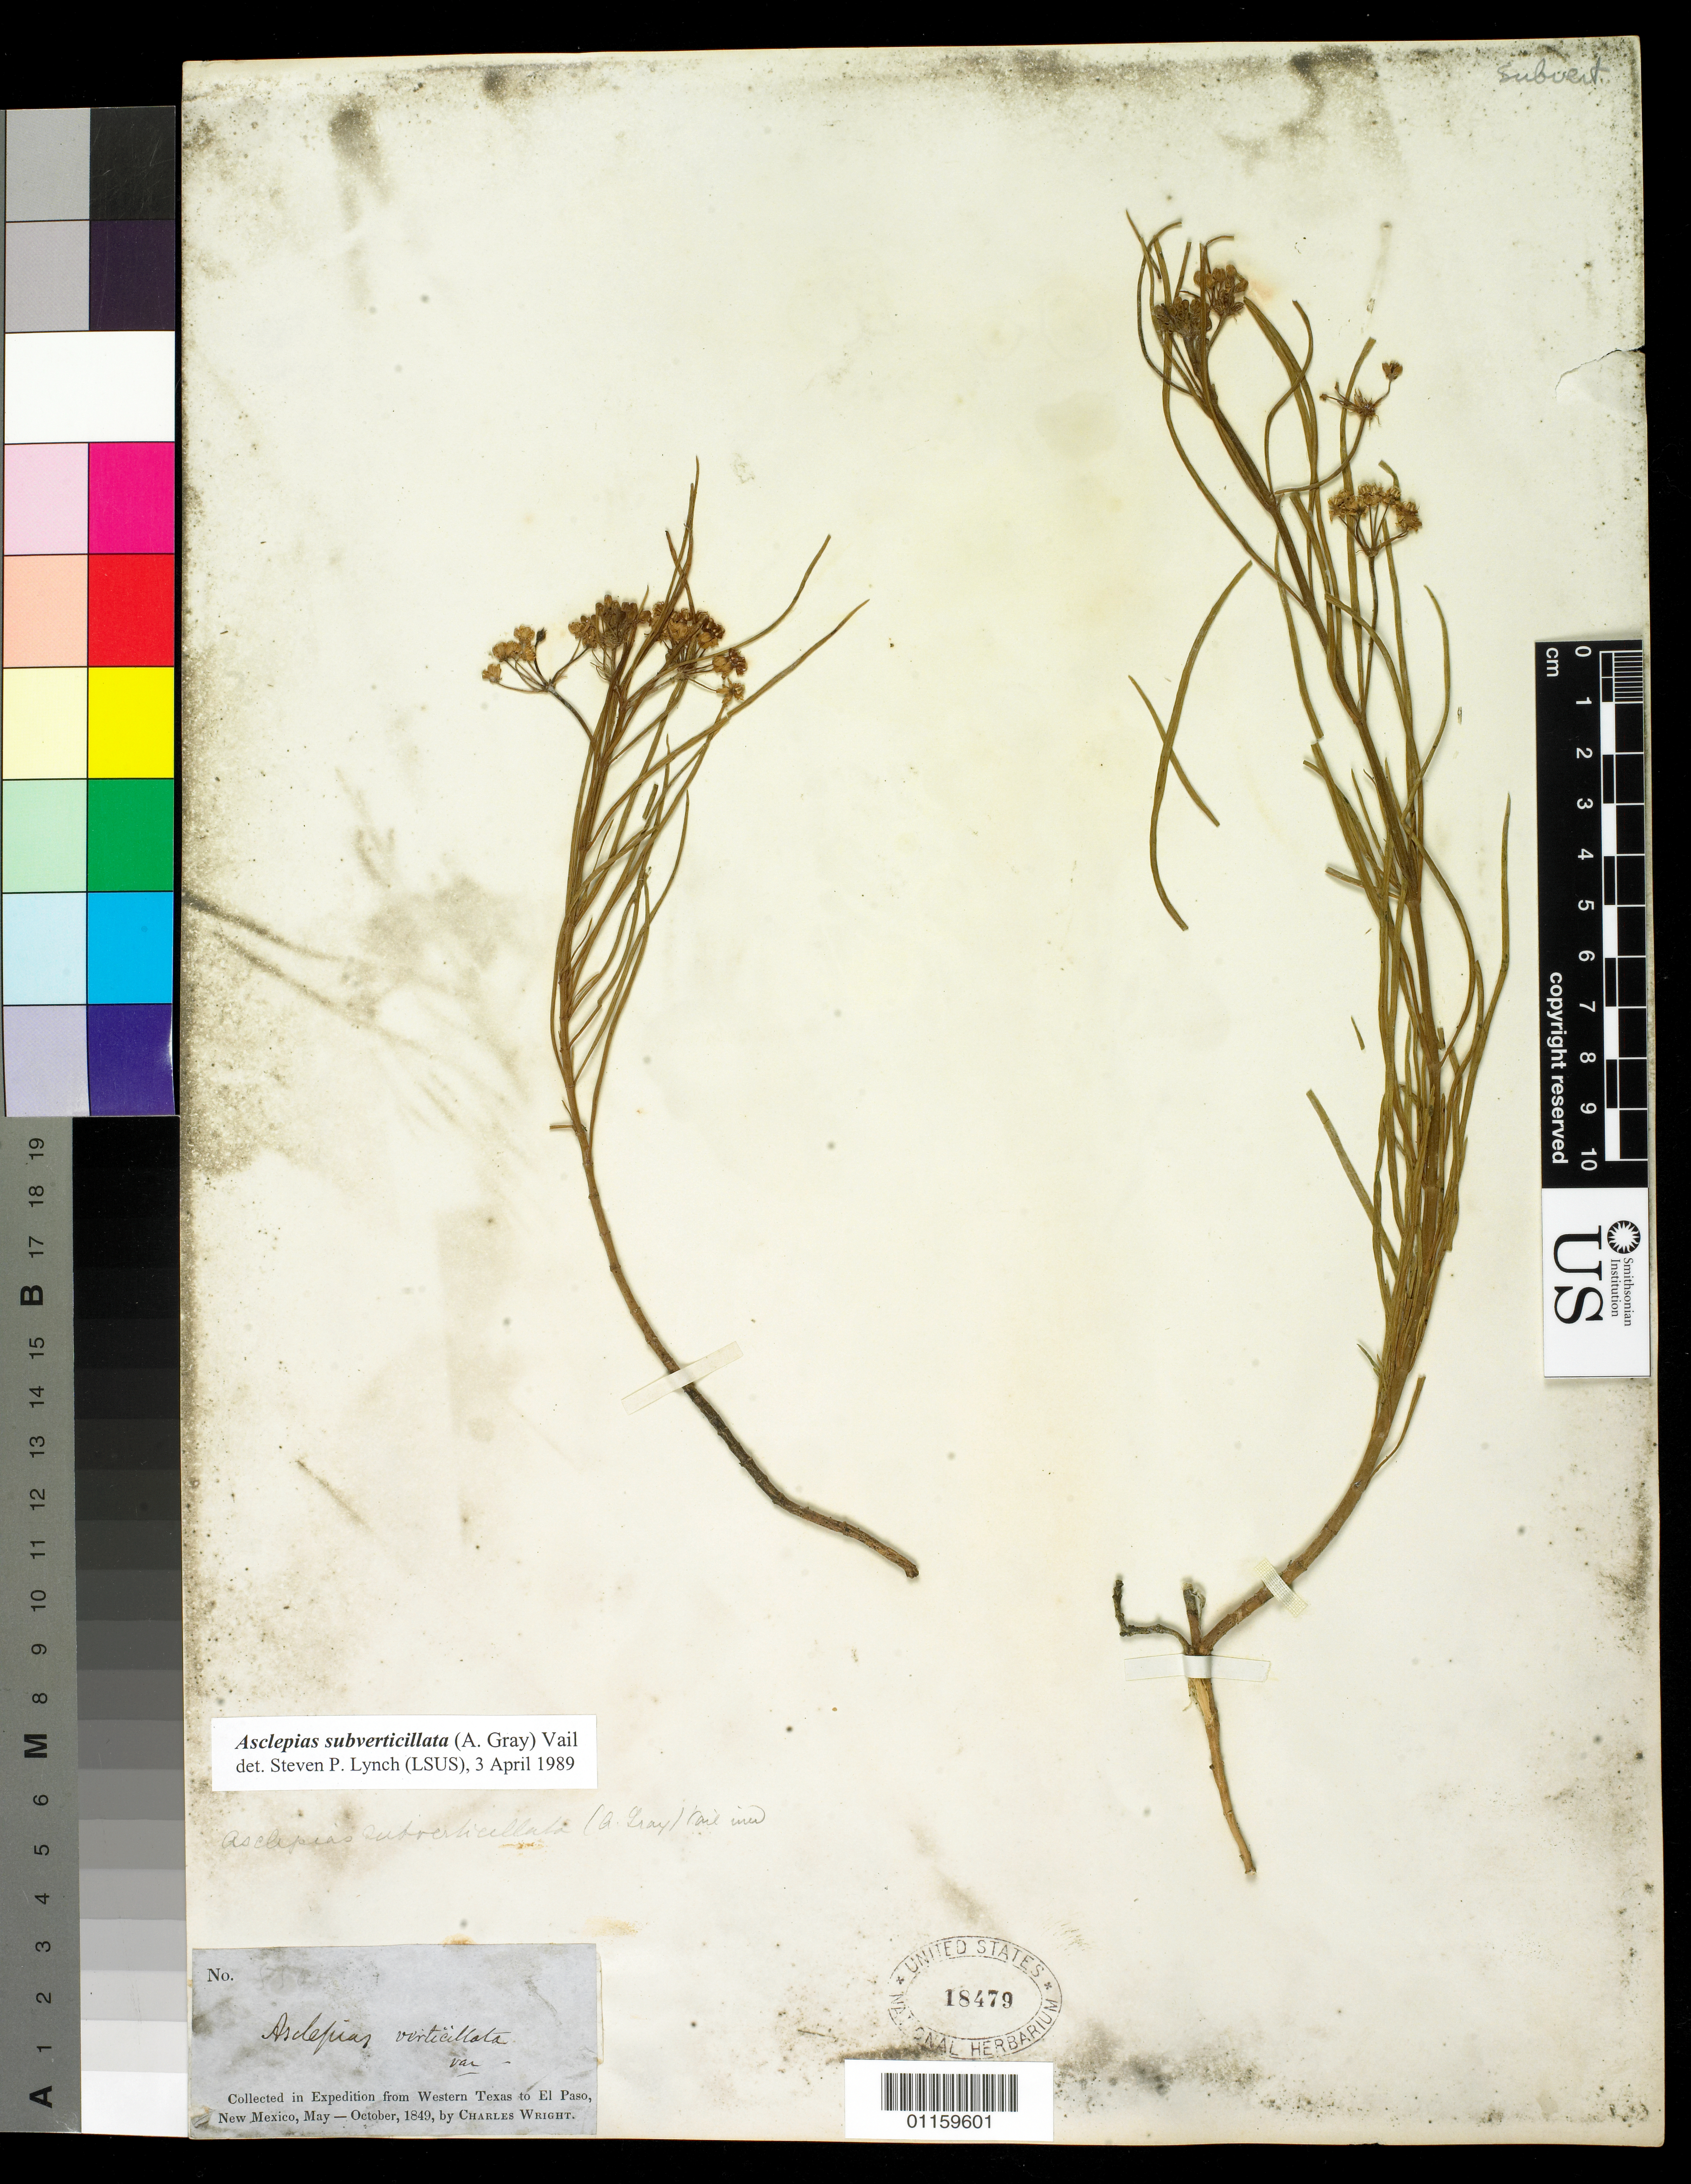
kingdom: Plantae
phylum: Tracheophyta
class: Magnoliopsida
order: Gentianales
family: Apocynaceae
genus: Asclepias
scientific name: Asclepias subverticillata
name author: (A. Gray) Vail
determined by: Lynch, S.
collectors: C. Wright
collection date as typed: May 1849 to -- Oct 1849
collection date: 1849-05/1849-10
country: United States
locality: From Western Texas to El Paso, New Mexico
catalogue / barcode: US 18479